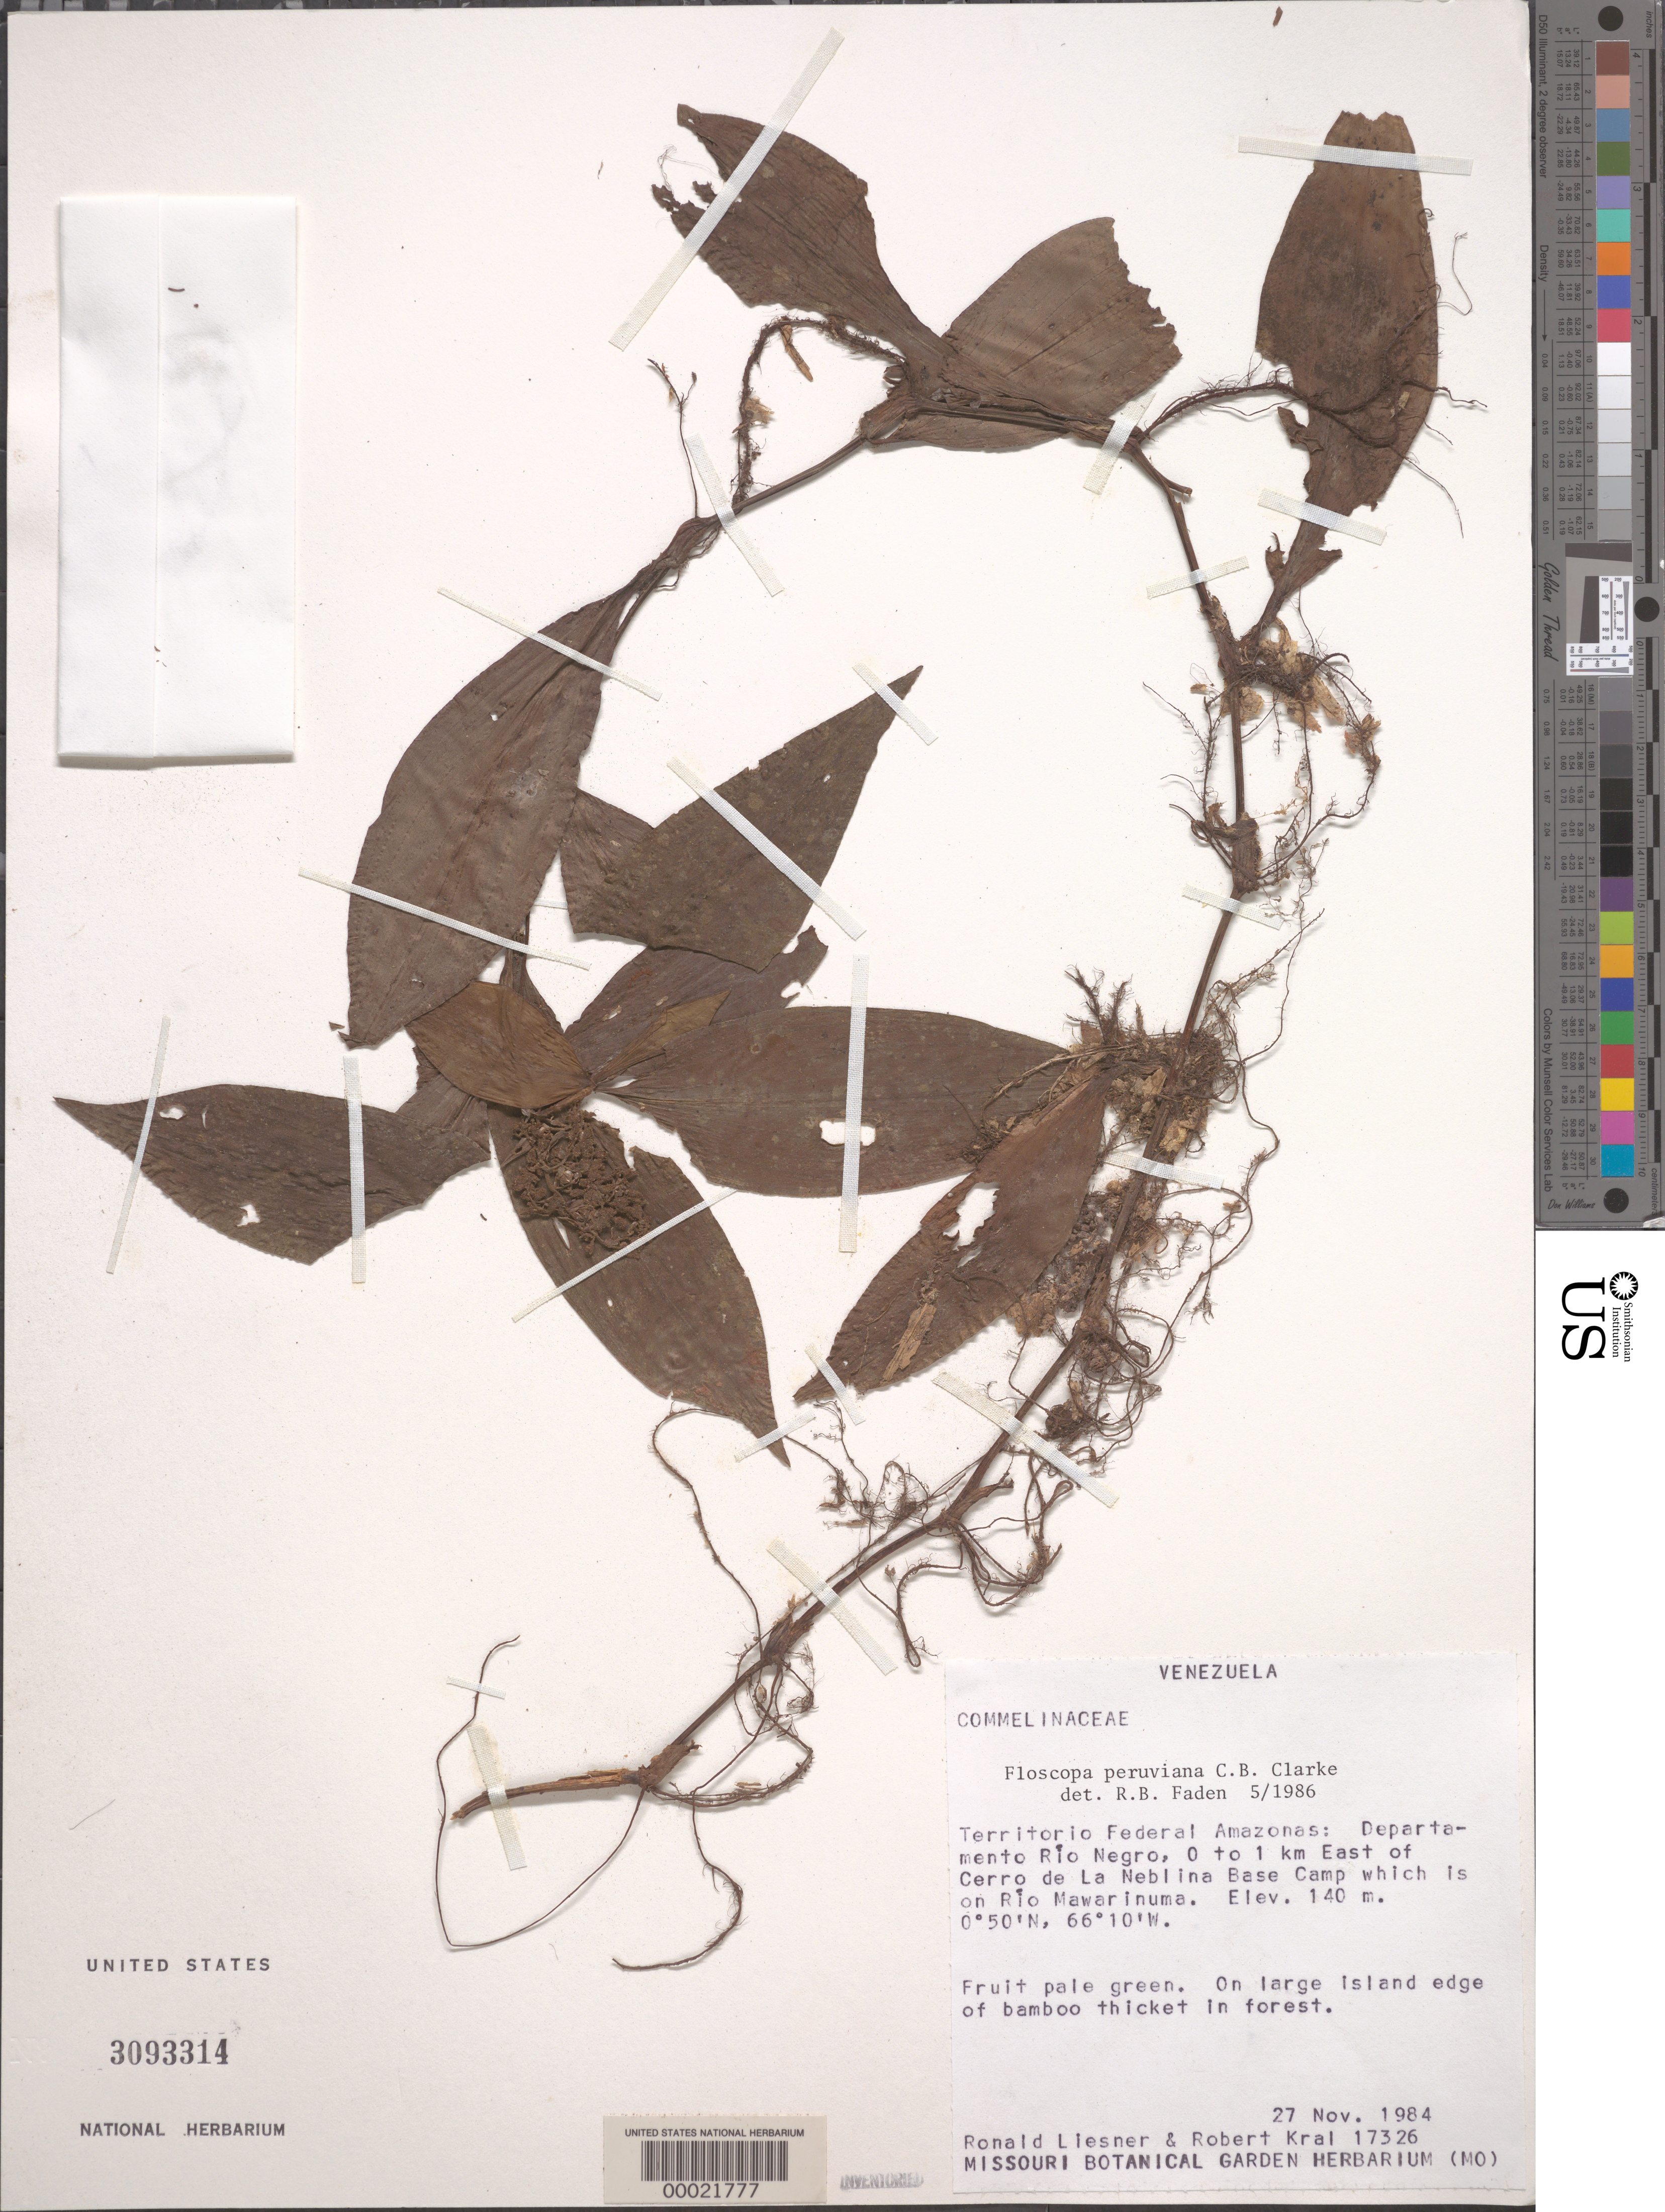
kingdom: Plantae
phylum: Tracheophyta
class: Liliopsida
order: Commelinales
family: Commelinaceae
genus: Floscopa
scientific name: Floscopa peruviana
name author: Hassk. ex C.B. Clarke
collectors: R. L. Liesner & R. Kral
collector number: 17326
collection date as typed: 27 Nov 1984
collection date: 1984-11-27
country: Venezuela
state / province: Amazonas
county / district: Rio Negro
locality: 1.5 km e of cerro de la neblina base camp, rio mawarinuma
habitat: Bamboo thicket in forest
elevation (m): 140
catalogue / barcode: US 3093314